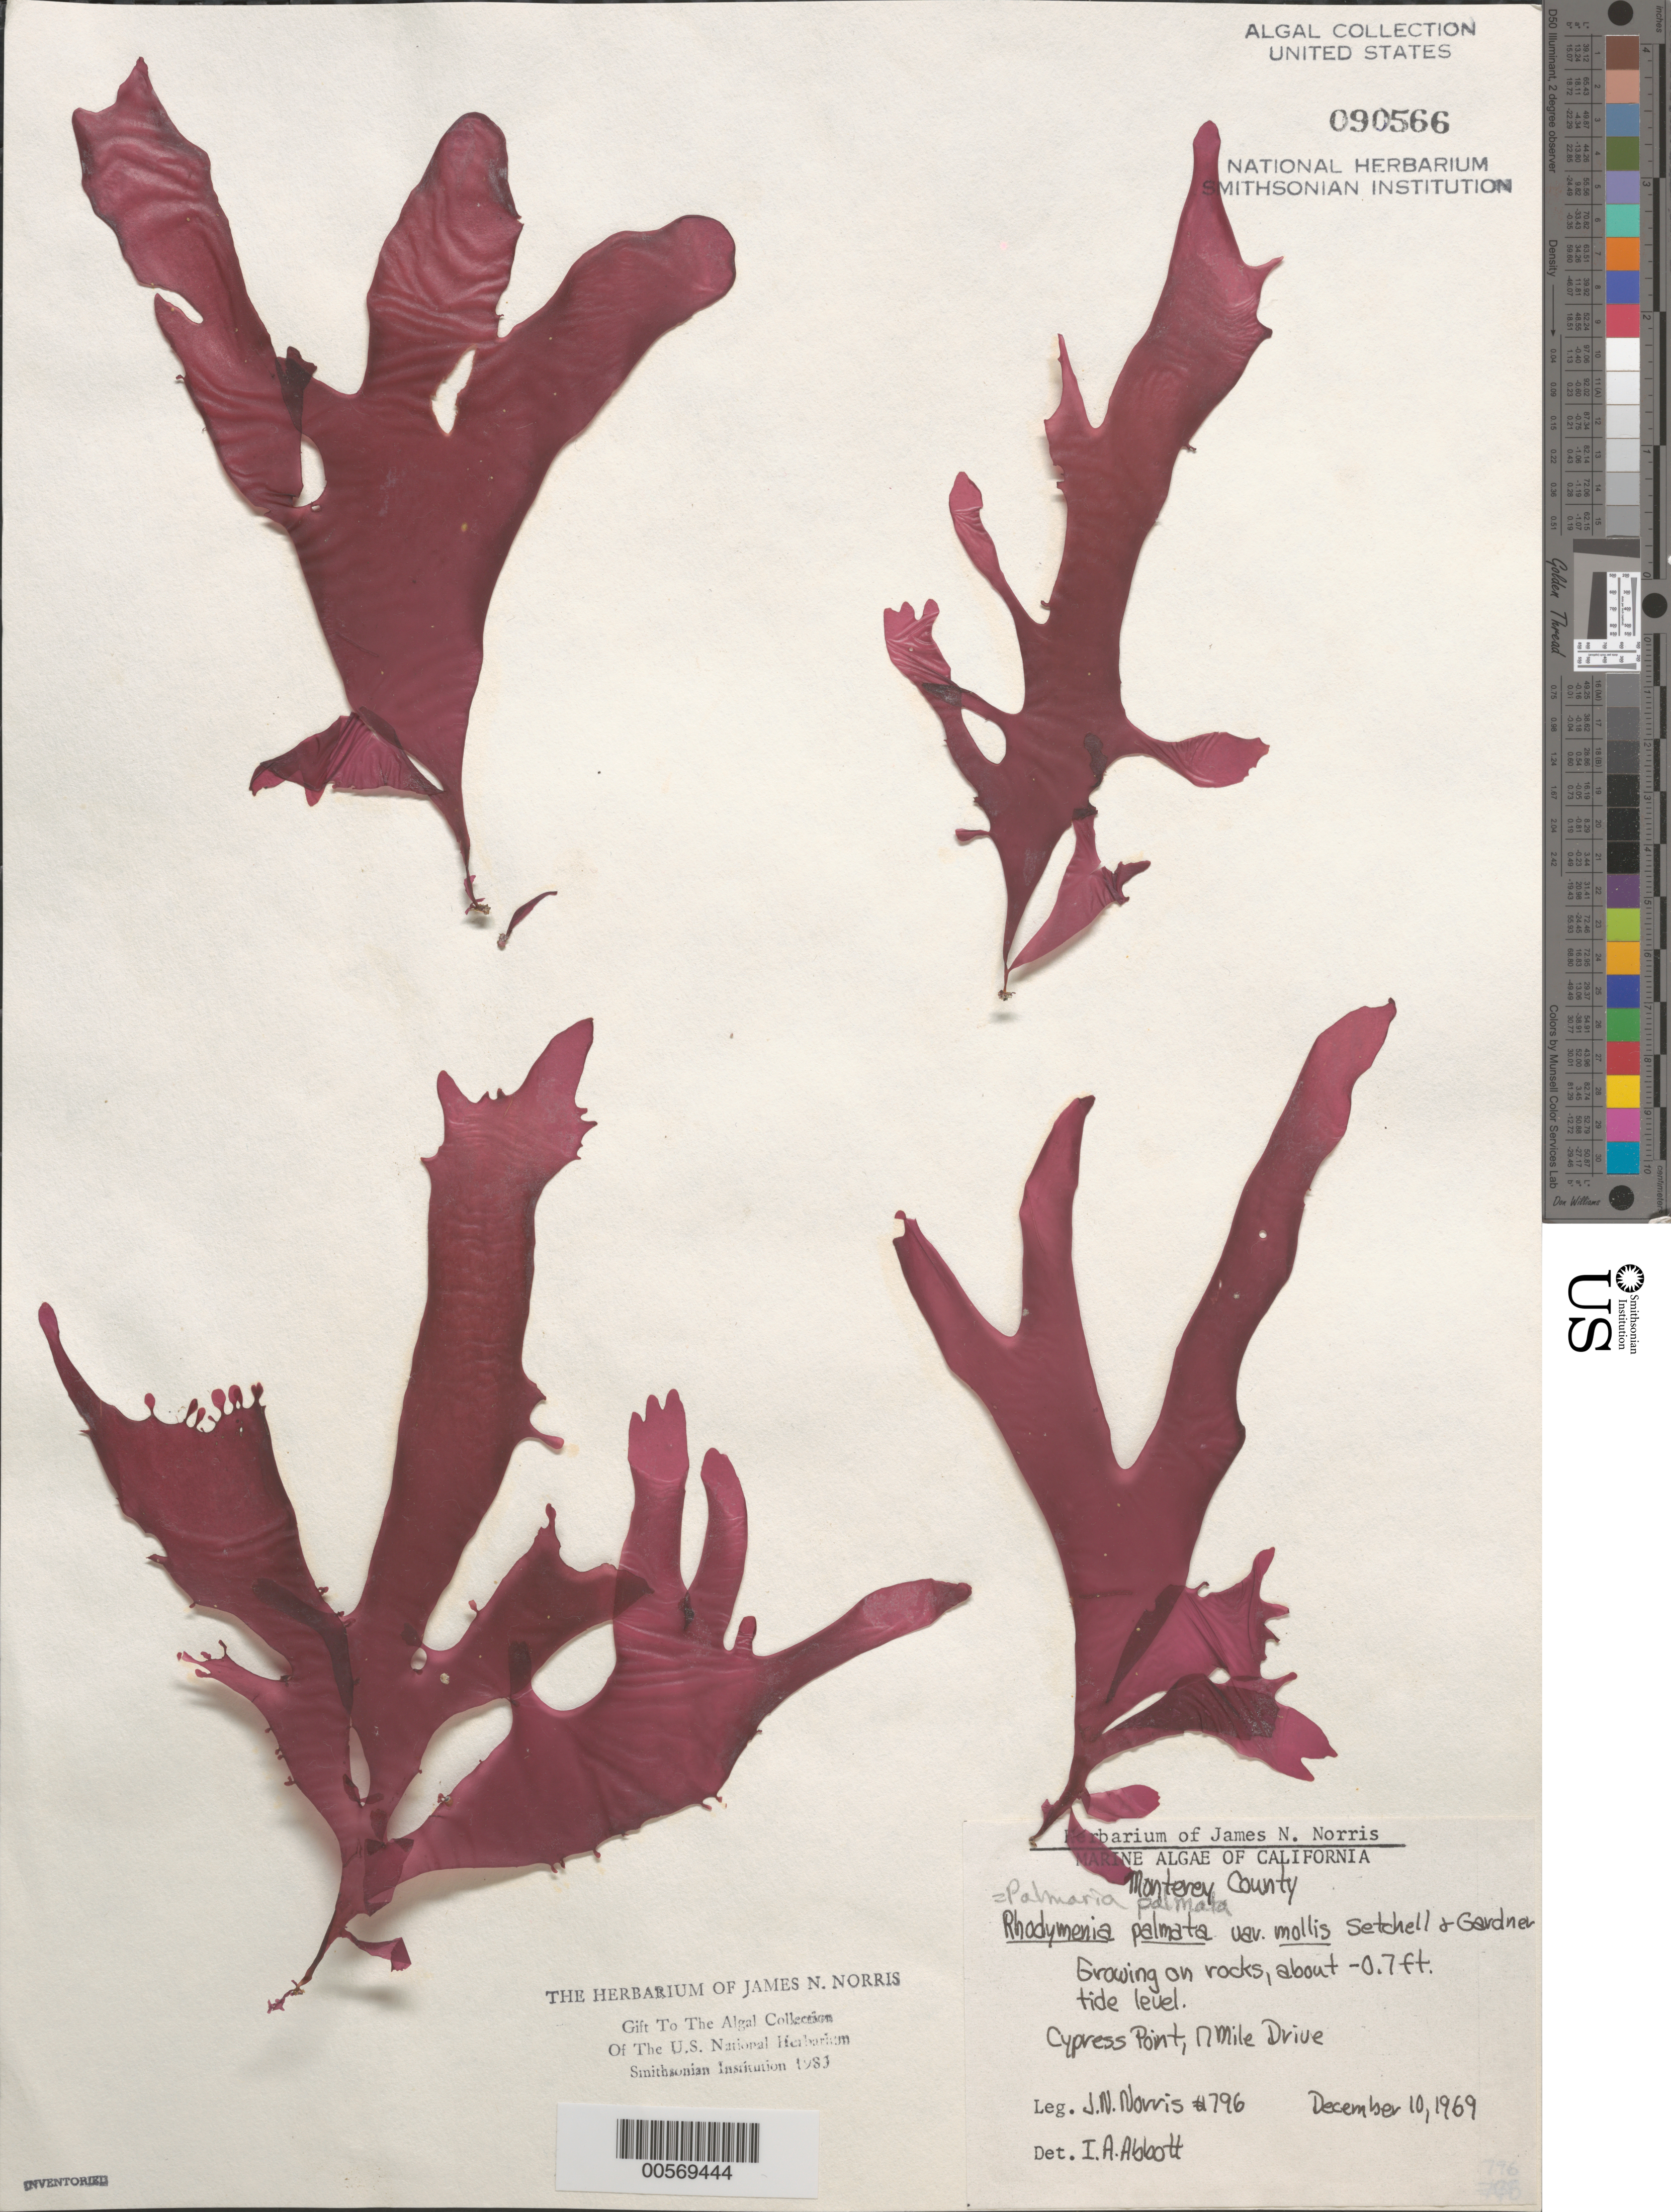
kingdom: Plantae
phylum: Rhodophyta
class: Florideophyceae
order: Palmariales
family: Palmariaceae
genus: Palmaria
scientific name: Palmaria palmata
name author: (L.) F. Weber & D. Mohr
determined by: Abbott, Isabella A.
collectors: J. N. Norris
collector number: JN-796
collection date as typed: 10 Dec 1969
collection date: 1969-12-10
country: United States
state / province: California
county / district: Monterey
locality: Cypress Point, 17 Mile Drive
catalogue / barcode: US 90566